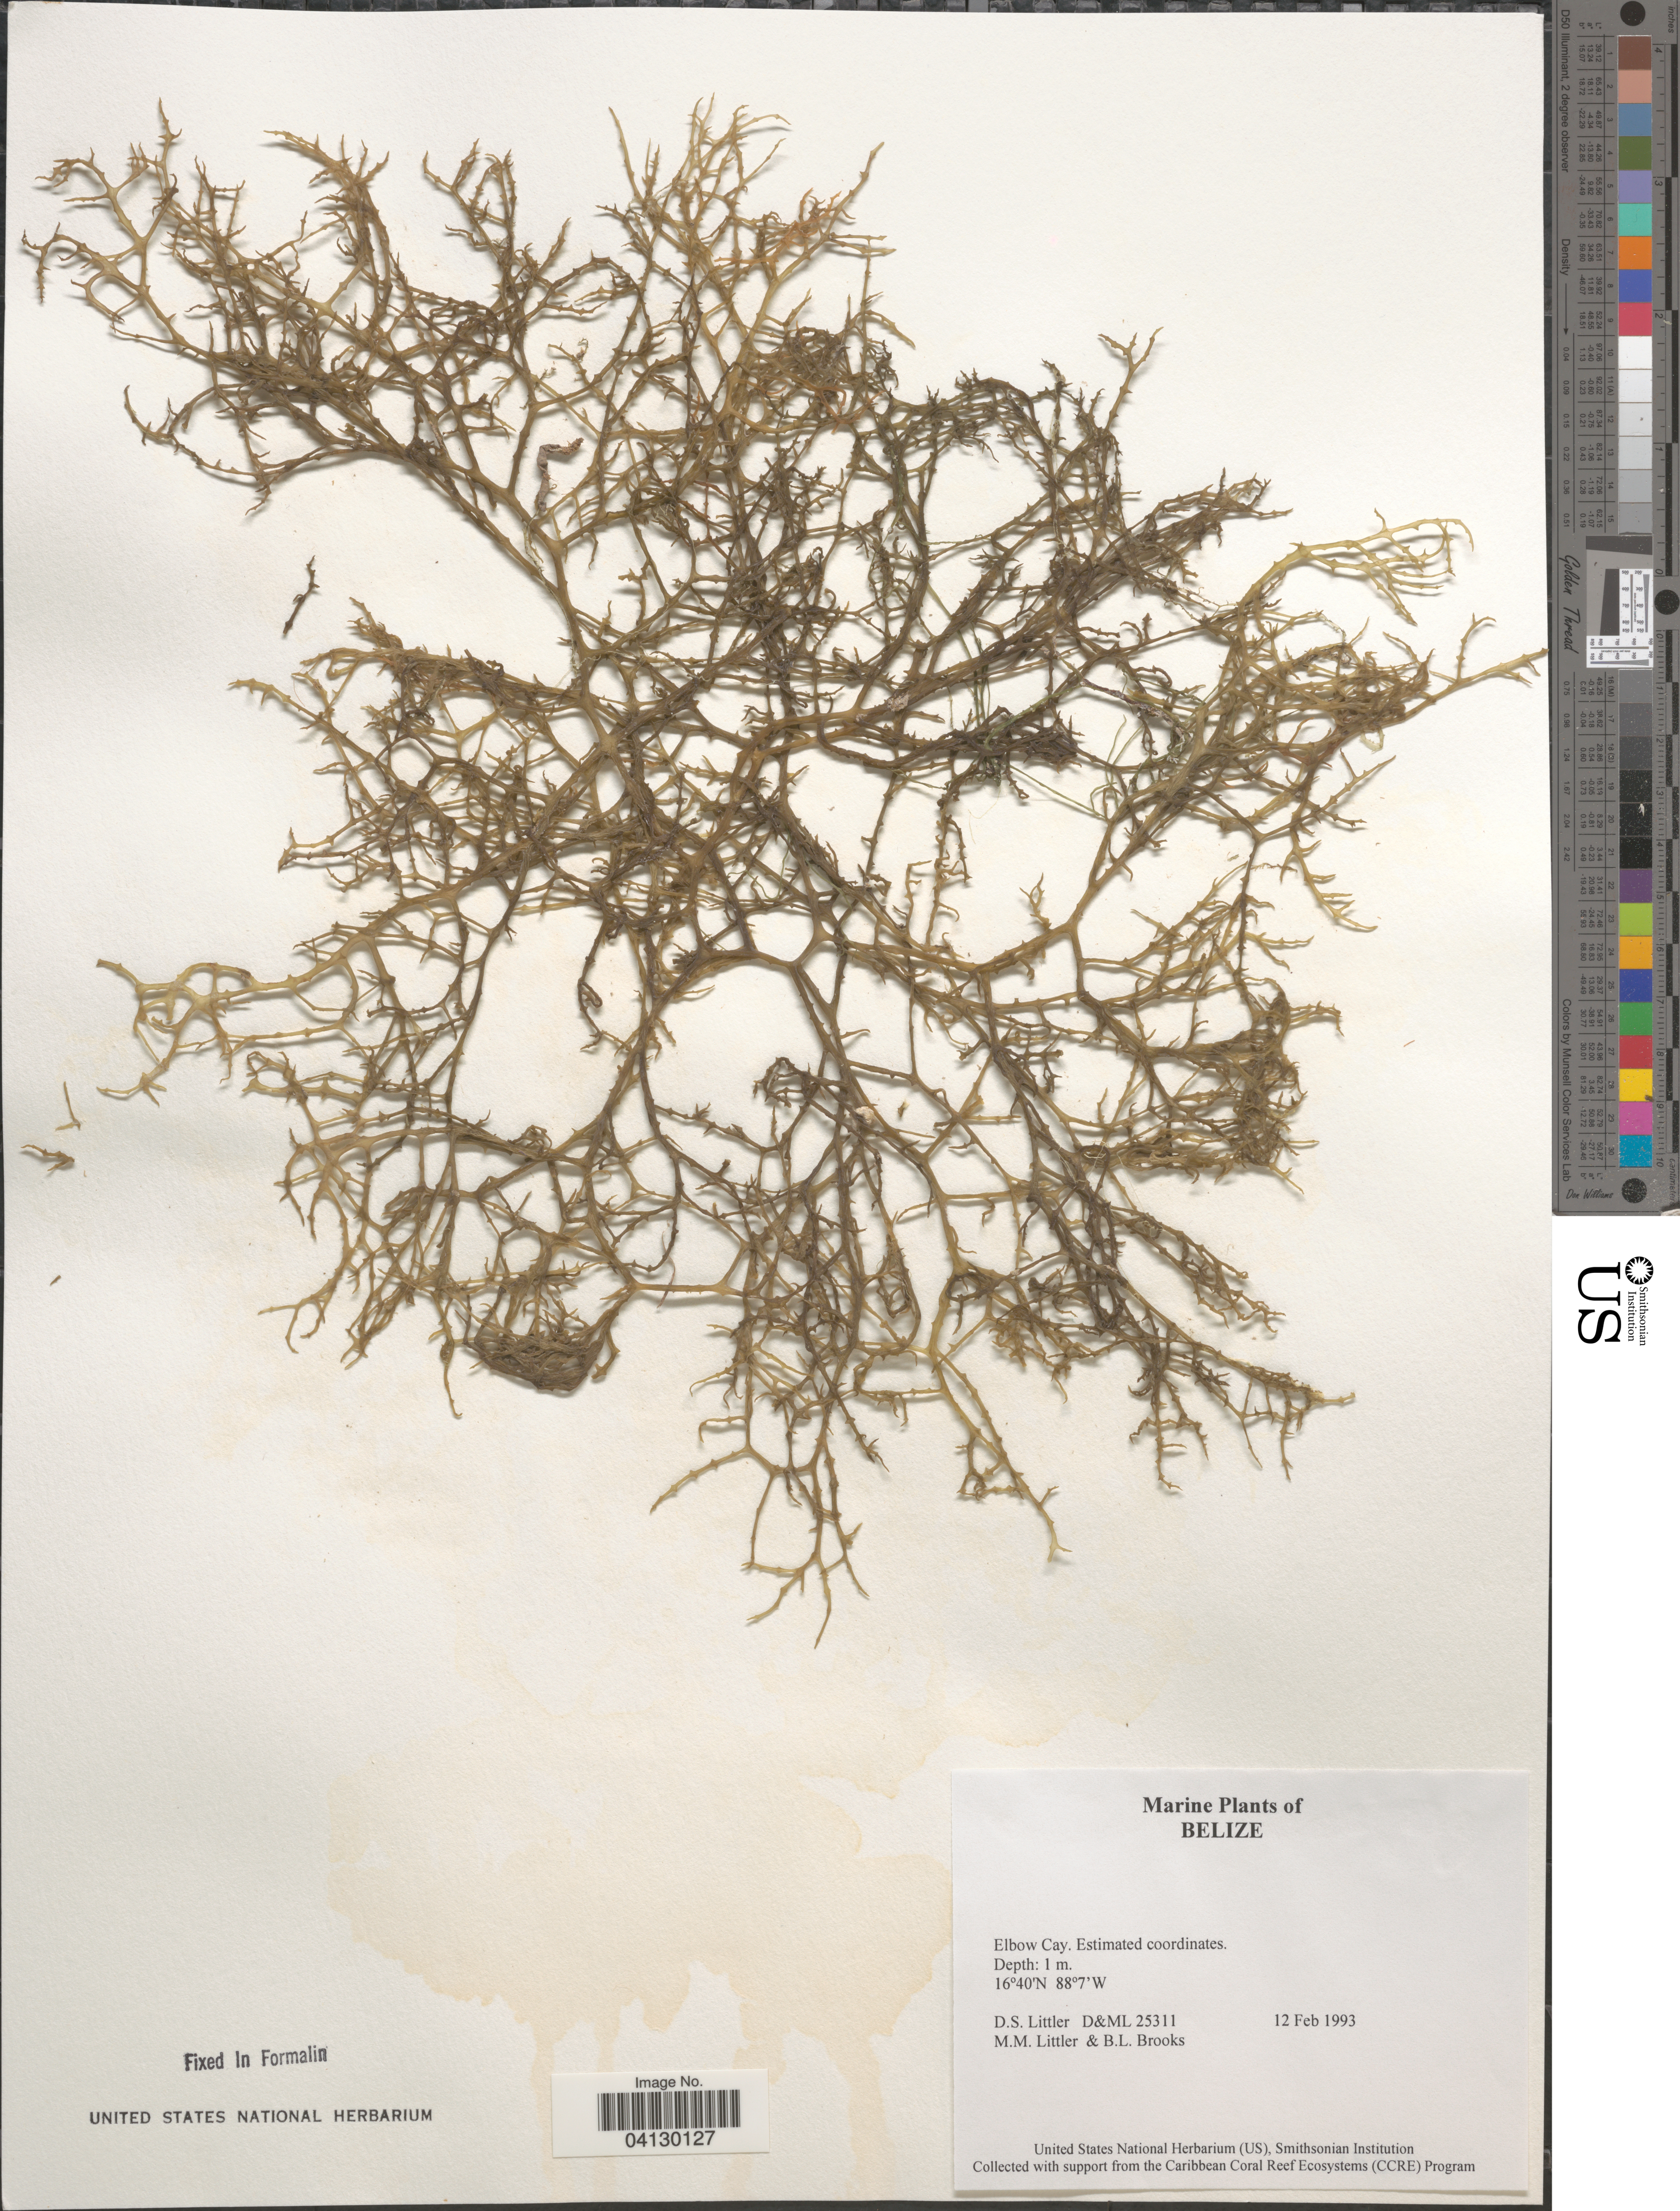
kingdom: Plantae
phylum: Rhodophyta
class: Florideophyceae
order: Corallinales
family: Corallinaceae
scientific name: Crustose Coralline Algae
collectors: D. S. Littler & B. Brooks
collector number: D&ML 25311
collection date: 1993-02-12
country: Belize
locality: Elbow Cay.